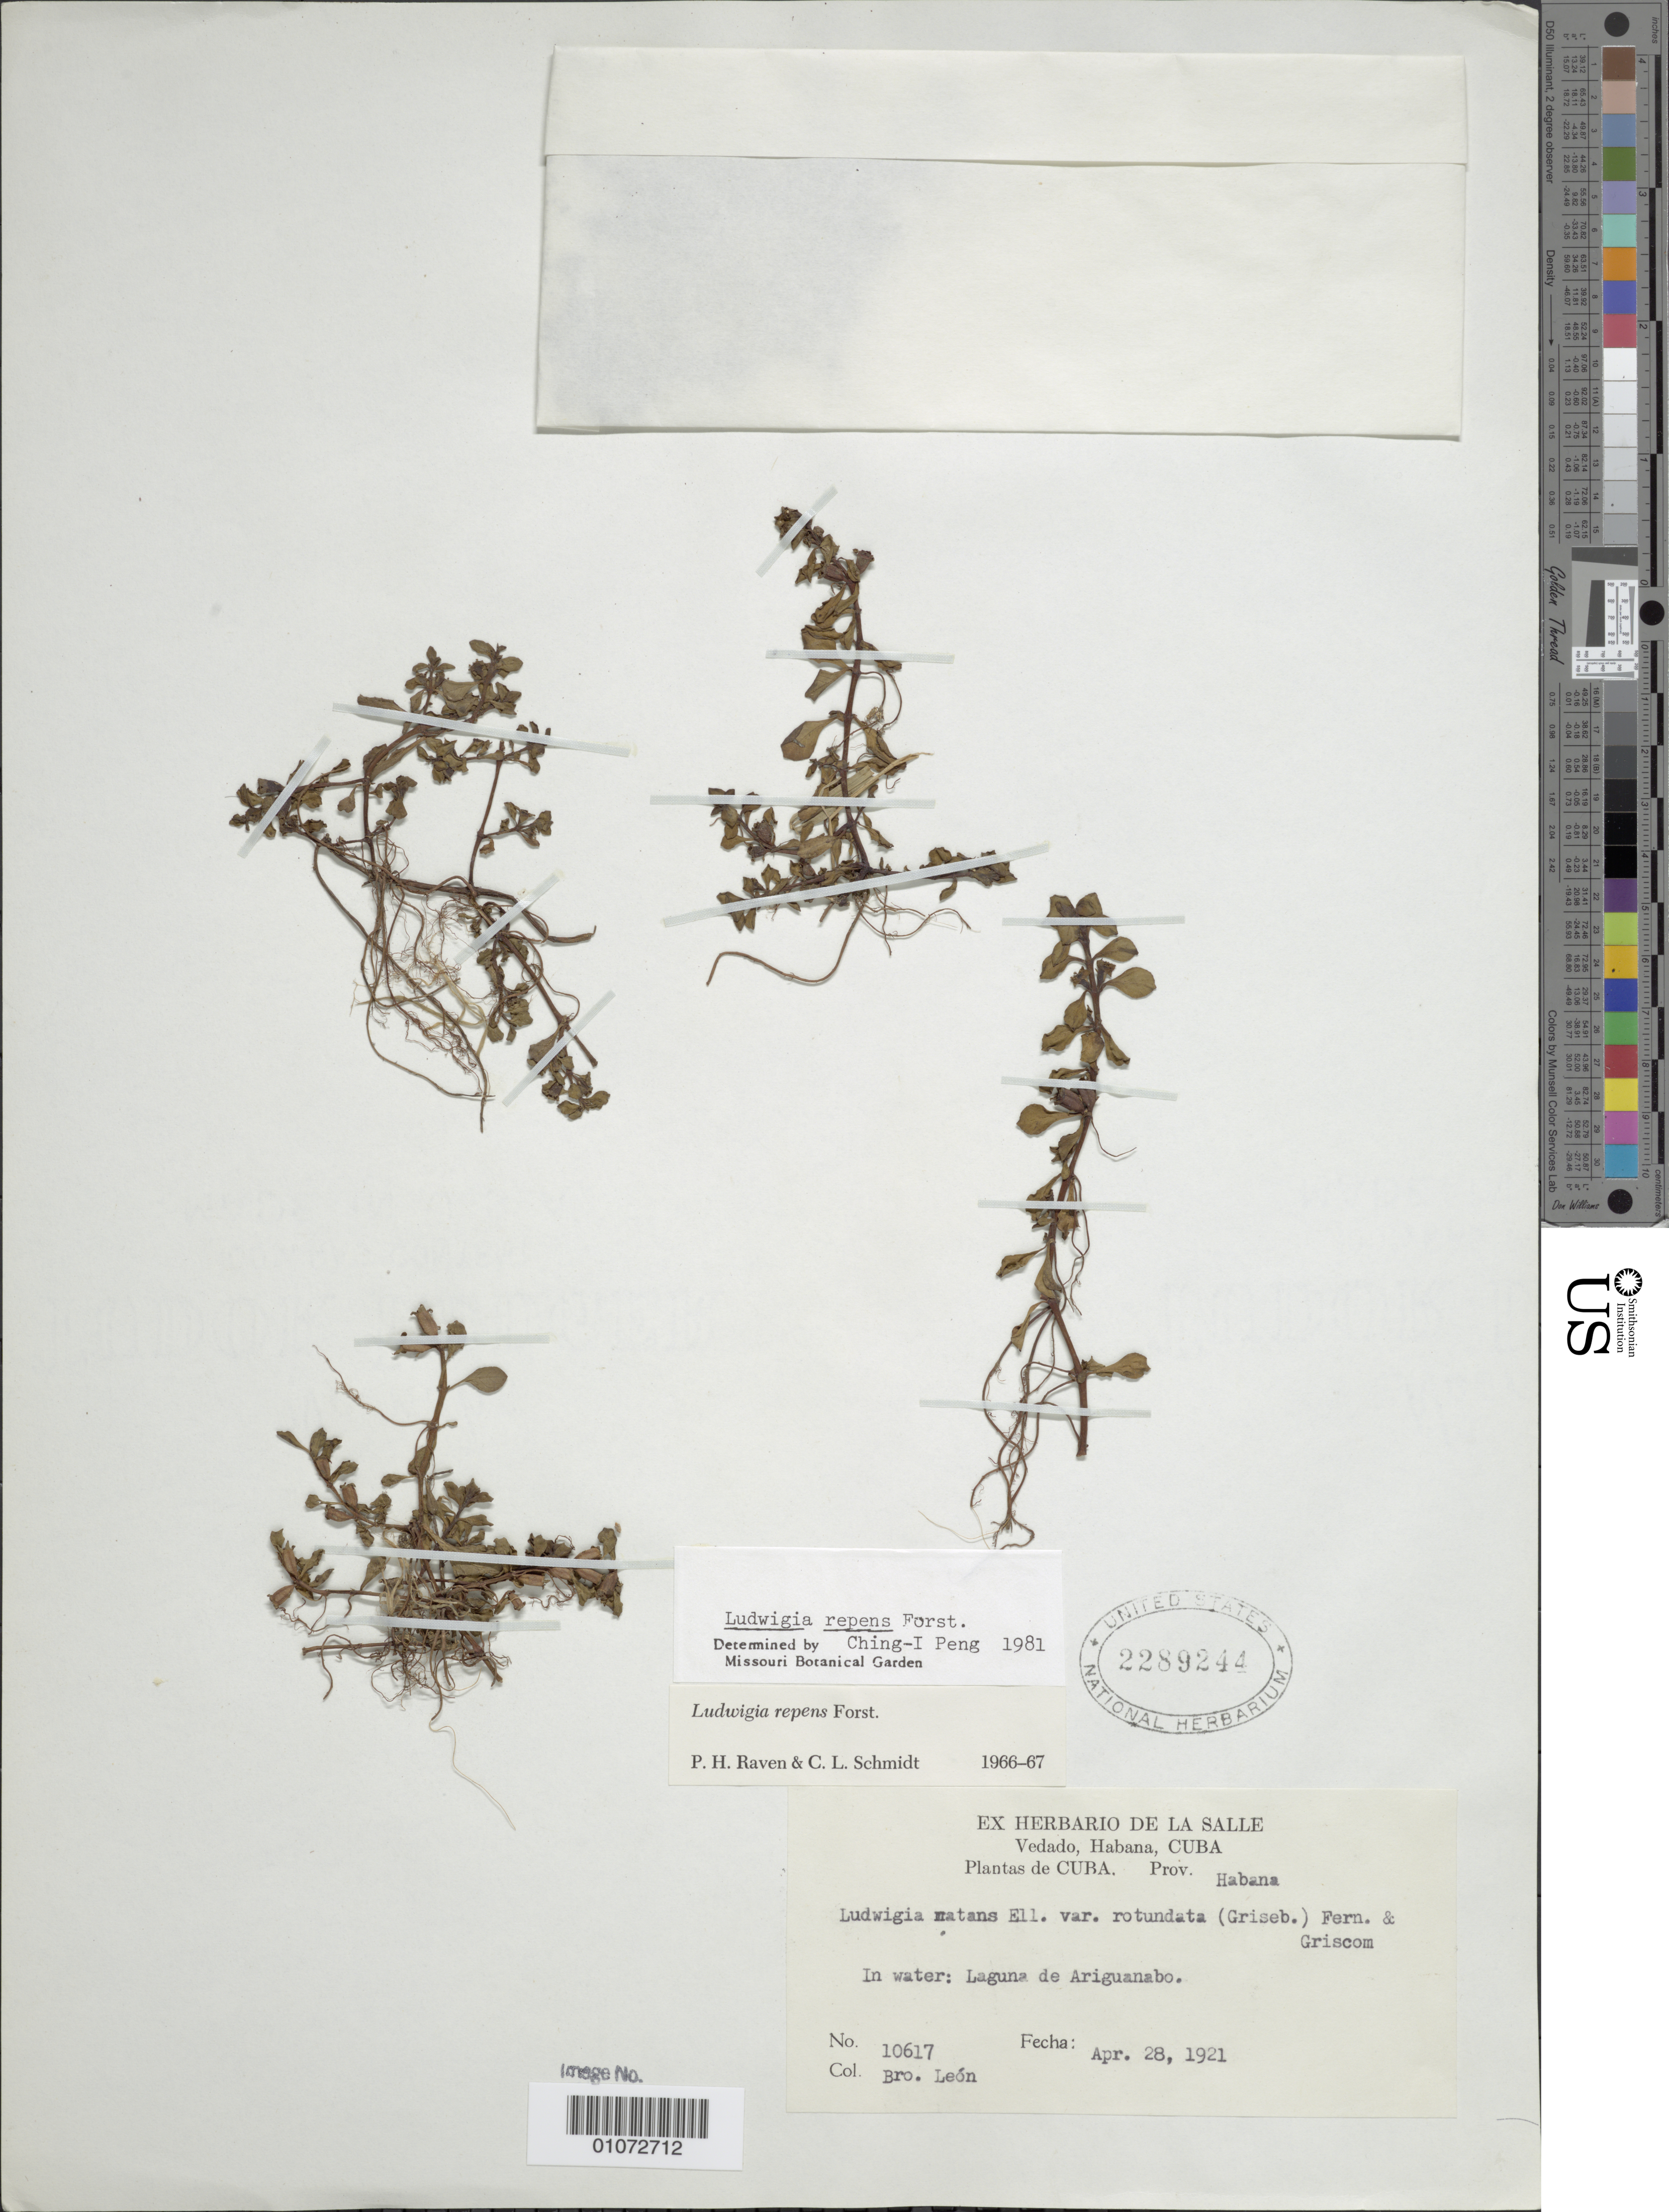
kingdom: Plantae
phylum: Tracheophyta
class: Magnoliopsida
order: Myrtales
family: Onagraceae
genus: Ludwigia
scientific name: Ludwigia repens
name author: J.R. Forst.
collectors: Bro. León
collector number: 10617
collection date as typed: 28 Apr 1921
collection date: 1921-04-28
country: Cuba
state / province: La Habana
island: Cuba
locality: In water: Laguna de Ariguanabo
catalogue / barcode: US 2289244